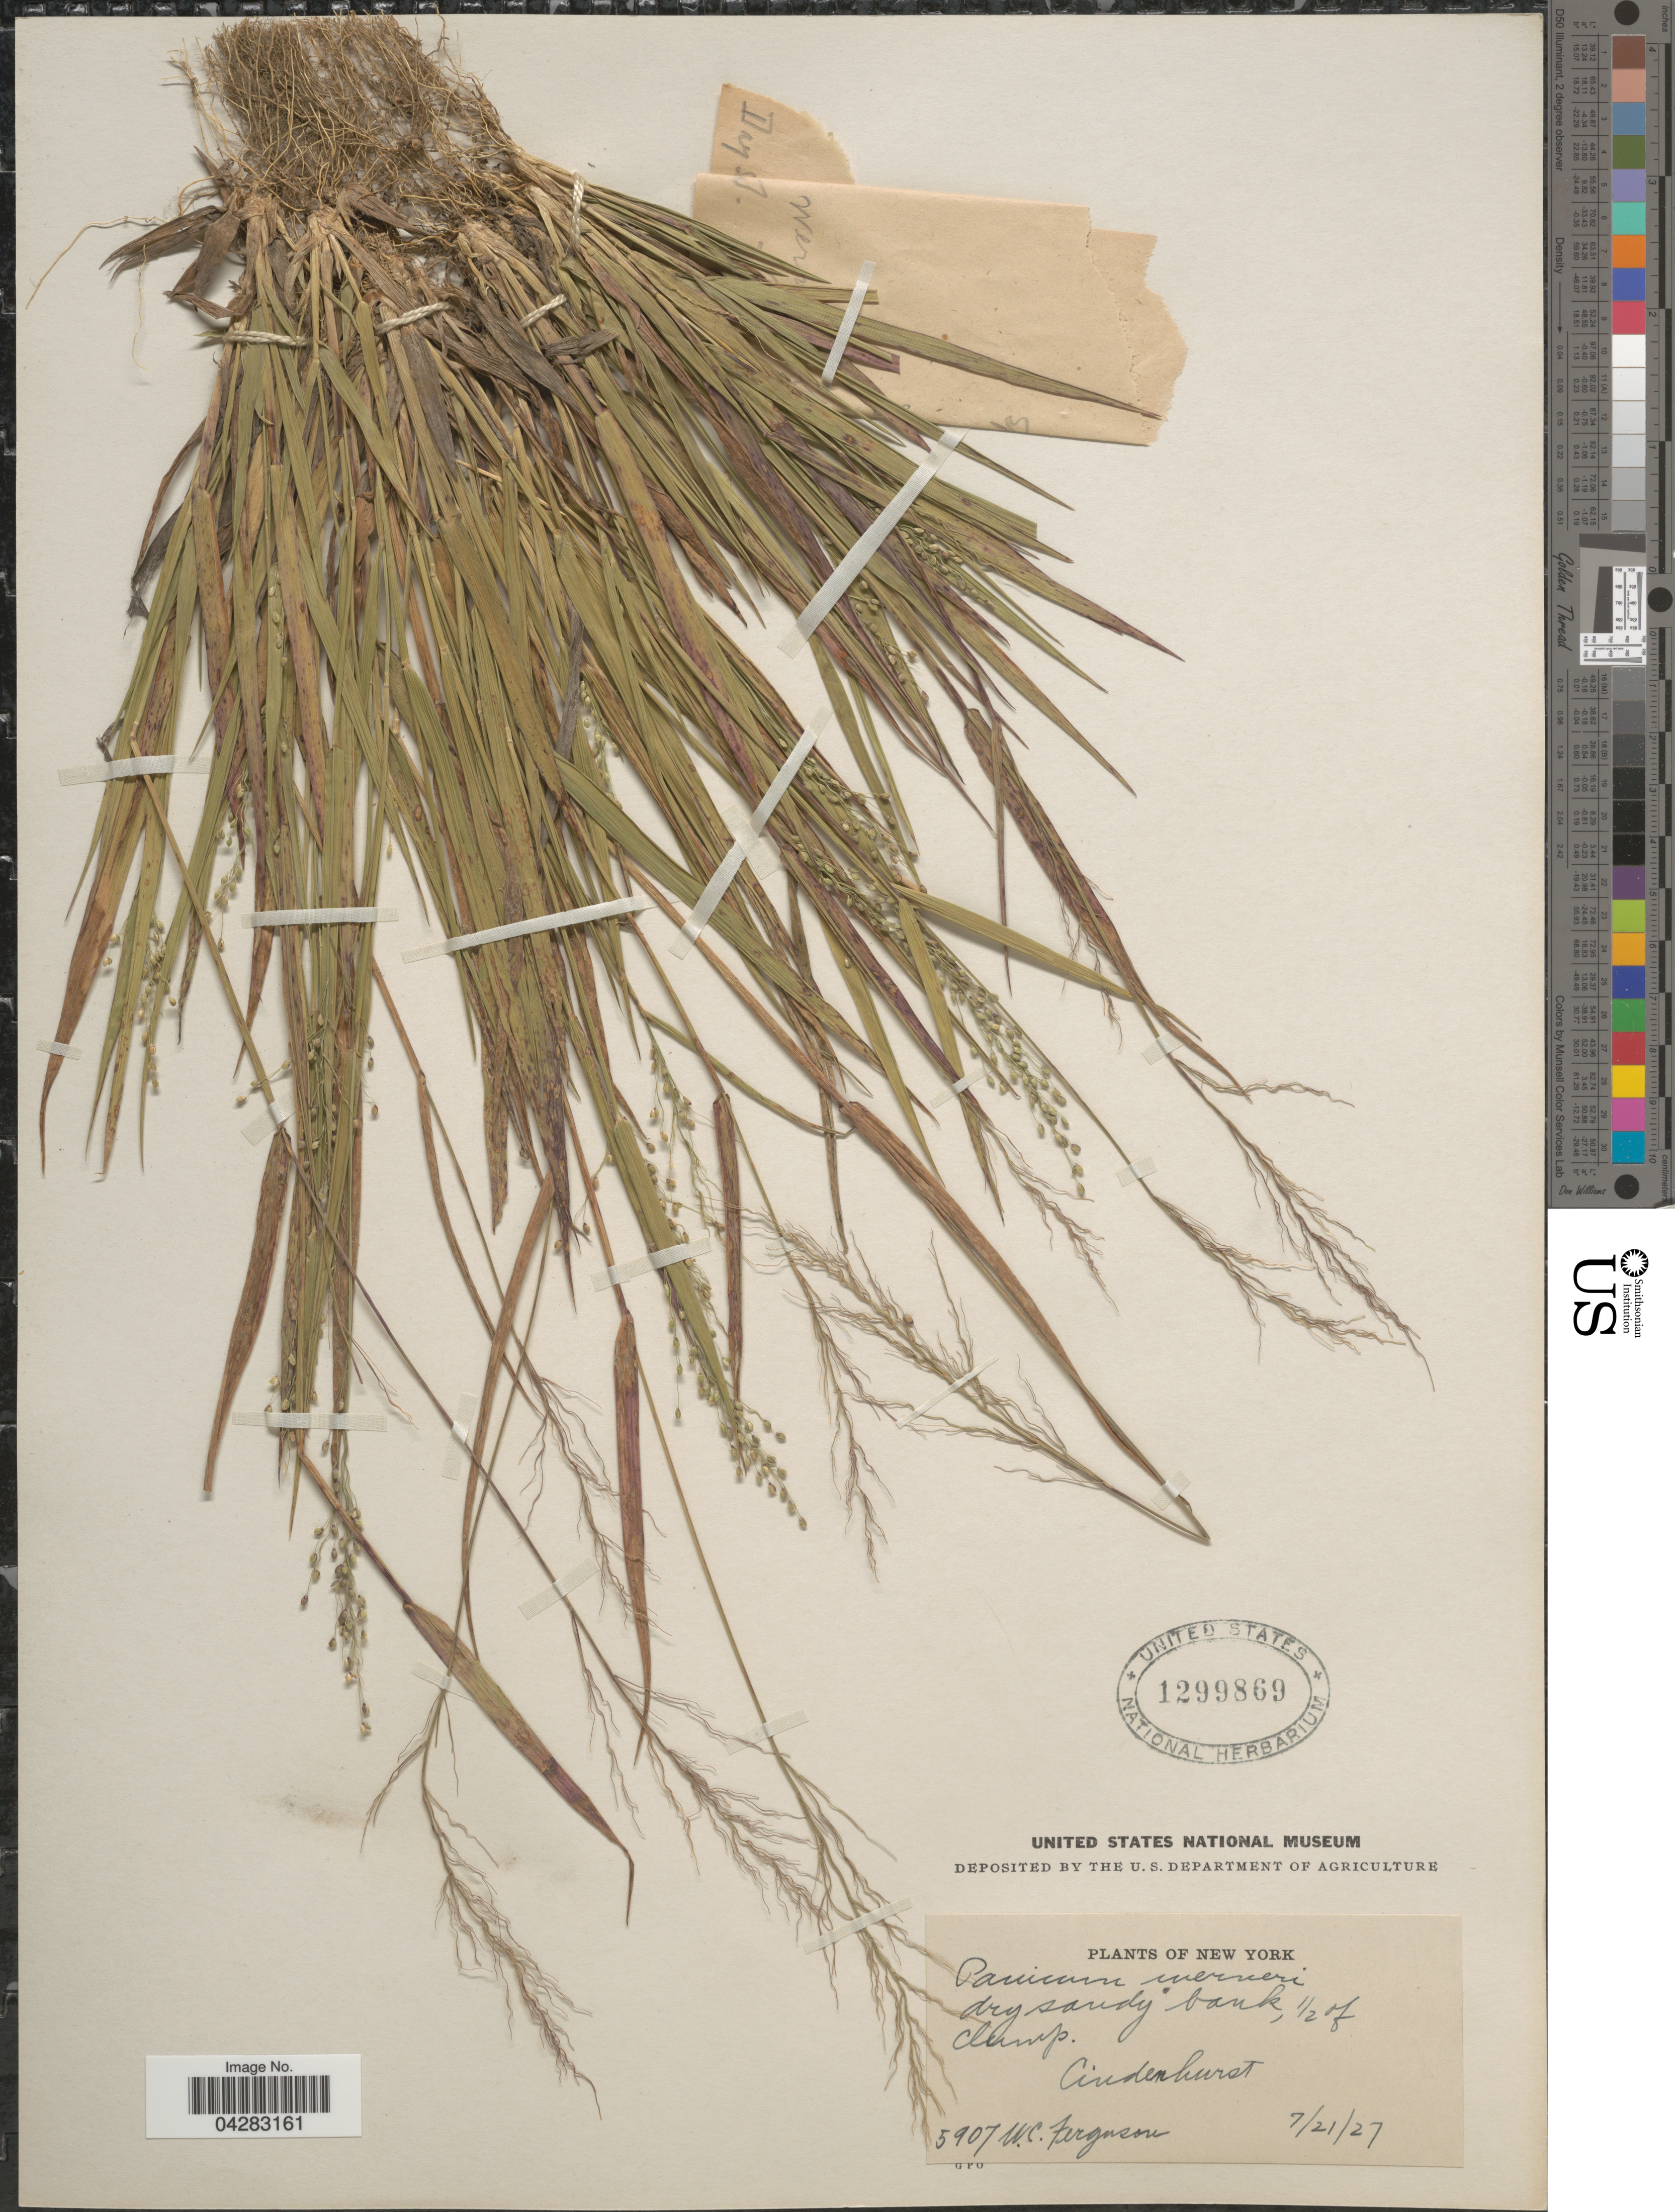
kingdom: Plantae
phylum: Tracheophyta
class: Liliopsida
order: Poales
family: Poaceae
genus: Dichanthelium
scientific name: Dichanthelium linearifolium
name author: (Scribn.) Gould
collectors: W. Ferguson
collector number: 5907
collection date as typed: Transcribed d/m/y: 21/7/27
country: United States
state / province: New York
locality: Dry sandy bank, ½ of clump. Lindenhurst.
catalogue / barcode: US 1299869